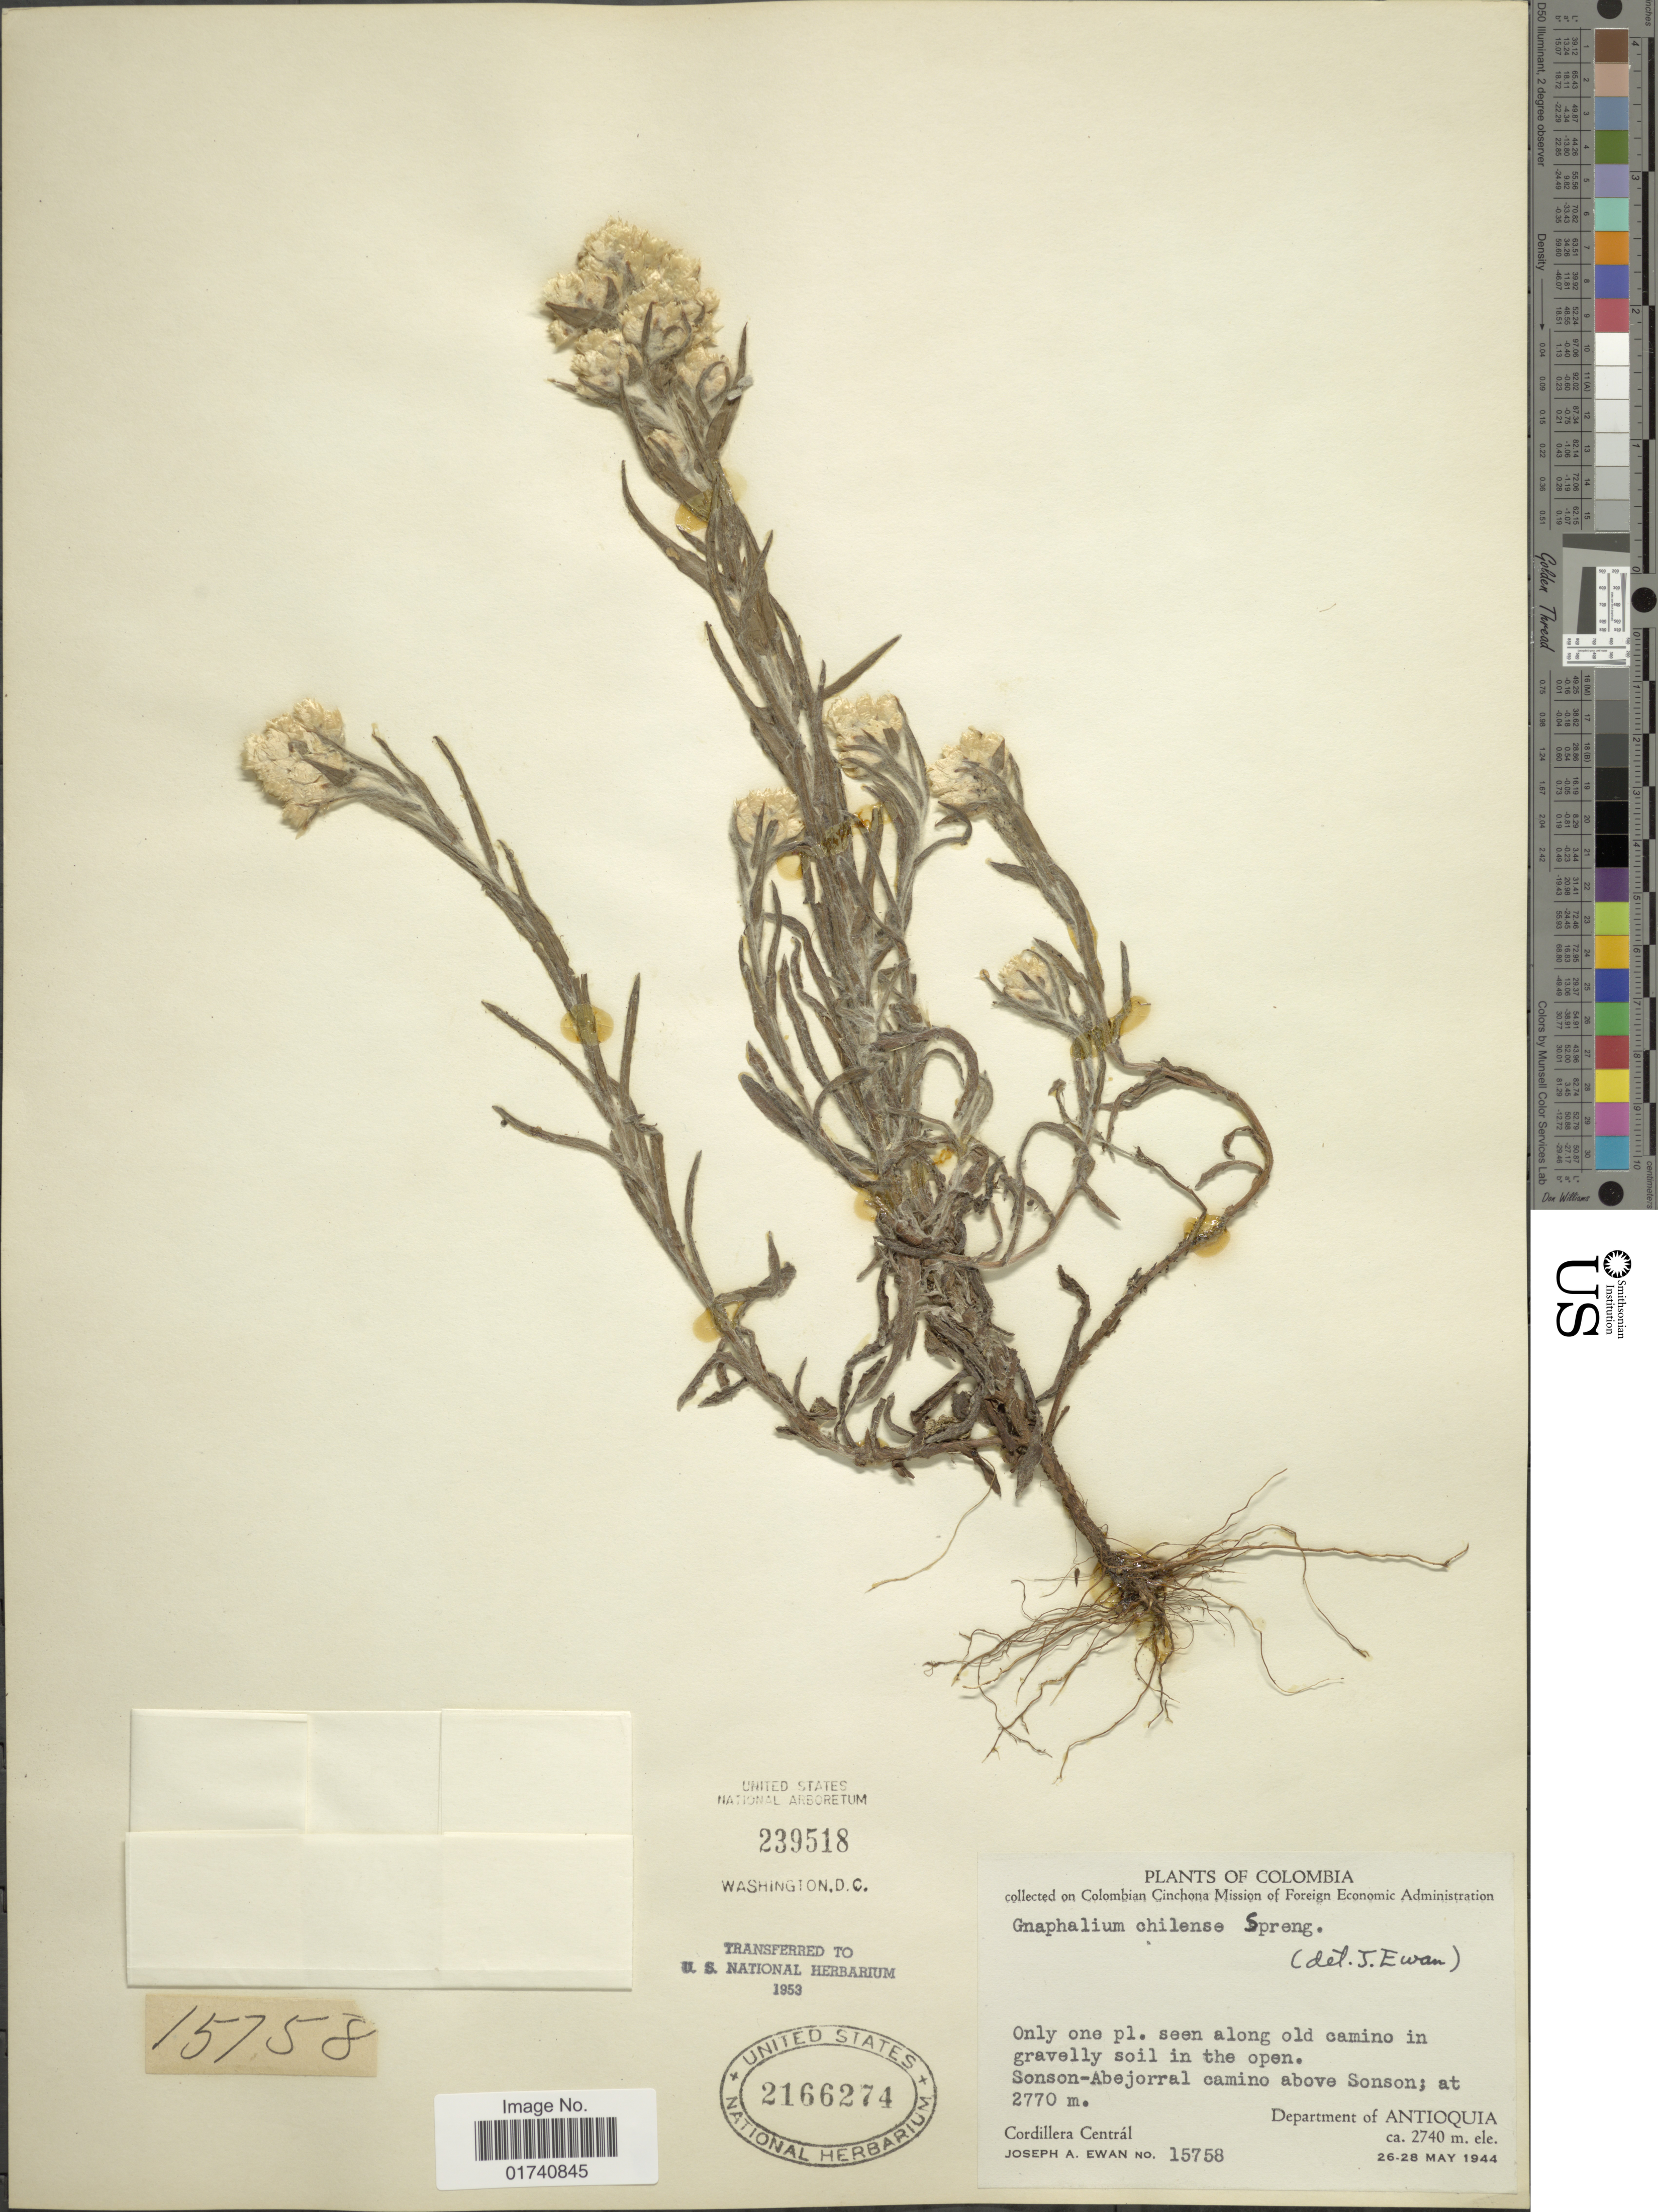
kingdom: Plantae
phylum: Tracheophyta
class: Magnoliopsida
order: Asterales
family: Asteraceae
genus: Pseudognaphalium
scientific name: Pseudognaphalium stramineum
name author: (Kunth) Anderb.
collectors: J. A. Ewan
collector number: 15758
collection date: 1944-05-26/1944-05-28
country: Colombia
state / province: Antioquia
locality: Sonson-Abejorral camino above Sonson. Department of Antioquia.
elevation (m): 2740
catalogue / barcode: US 2166274